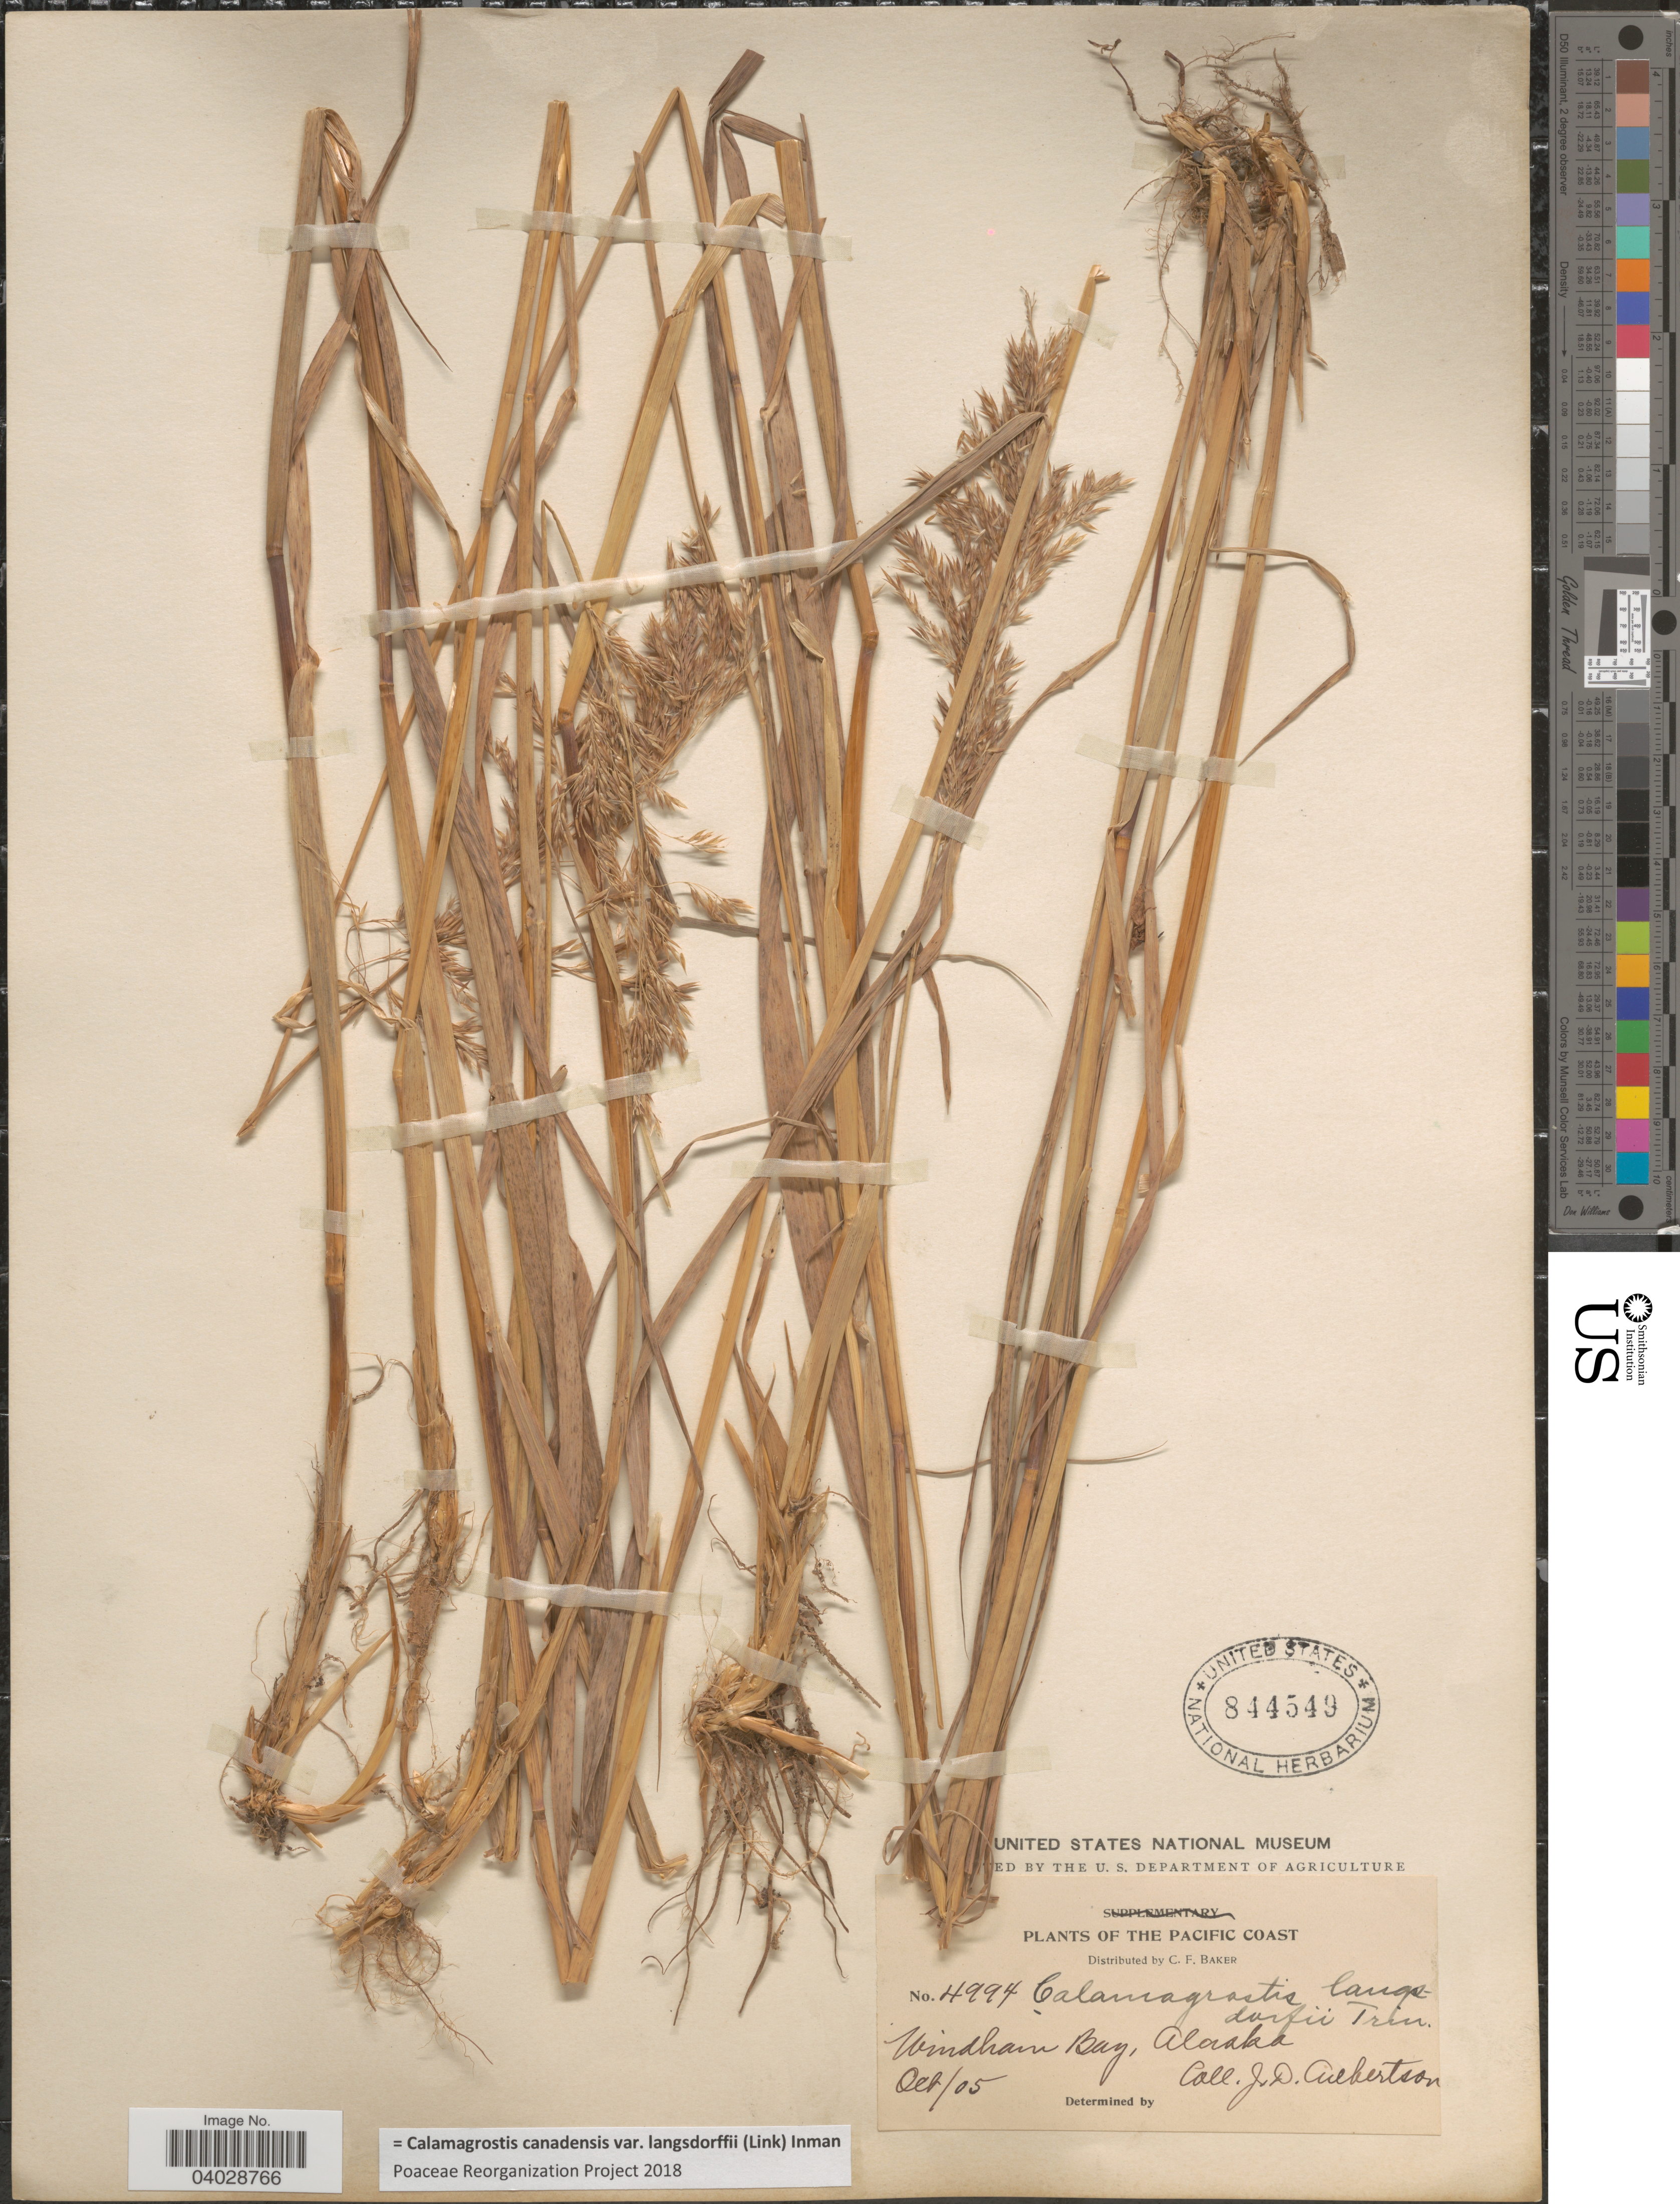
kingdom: Plantae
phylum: Tracheophyta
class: Liliopsida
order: Poales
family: Poaceae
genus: Calamagrostis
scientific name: Calamagrostis canadensis var. langsdorffii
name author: (Link) Inman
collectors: J. Culbertson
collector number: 4994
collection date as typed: Transcribed d/m/y: /10/5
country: United States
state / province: Alaska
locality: The Pacific Coast. Windham Bay.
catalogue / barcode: US 844549